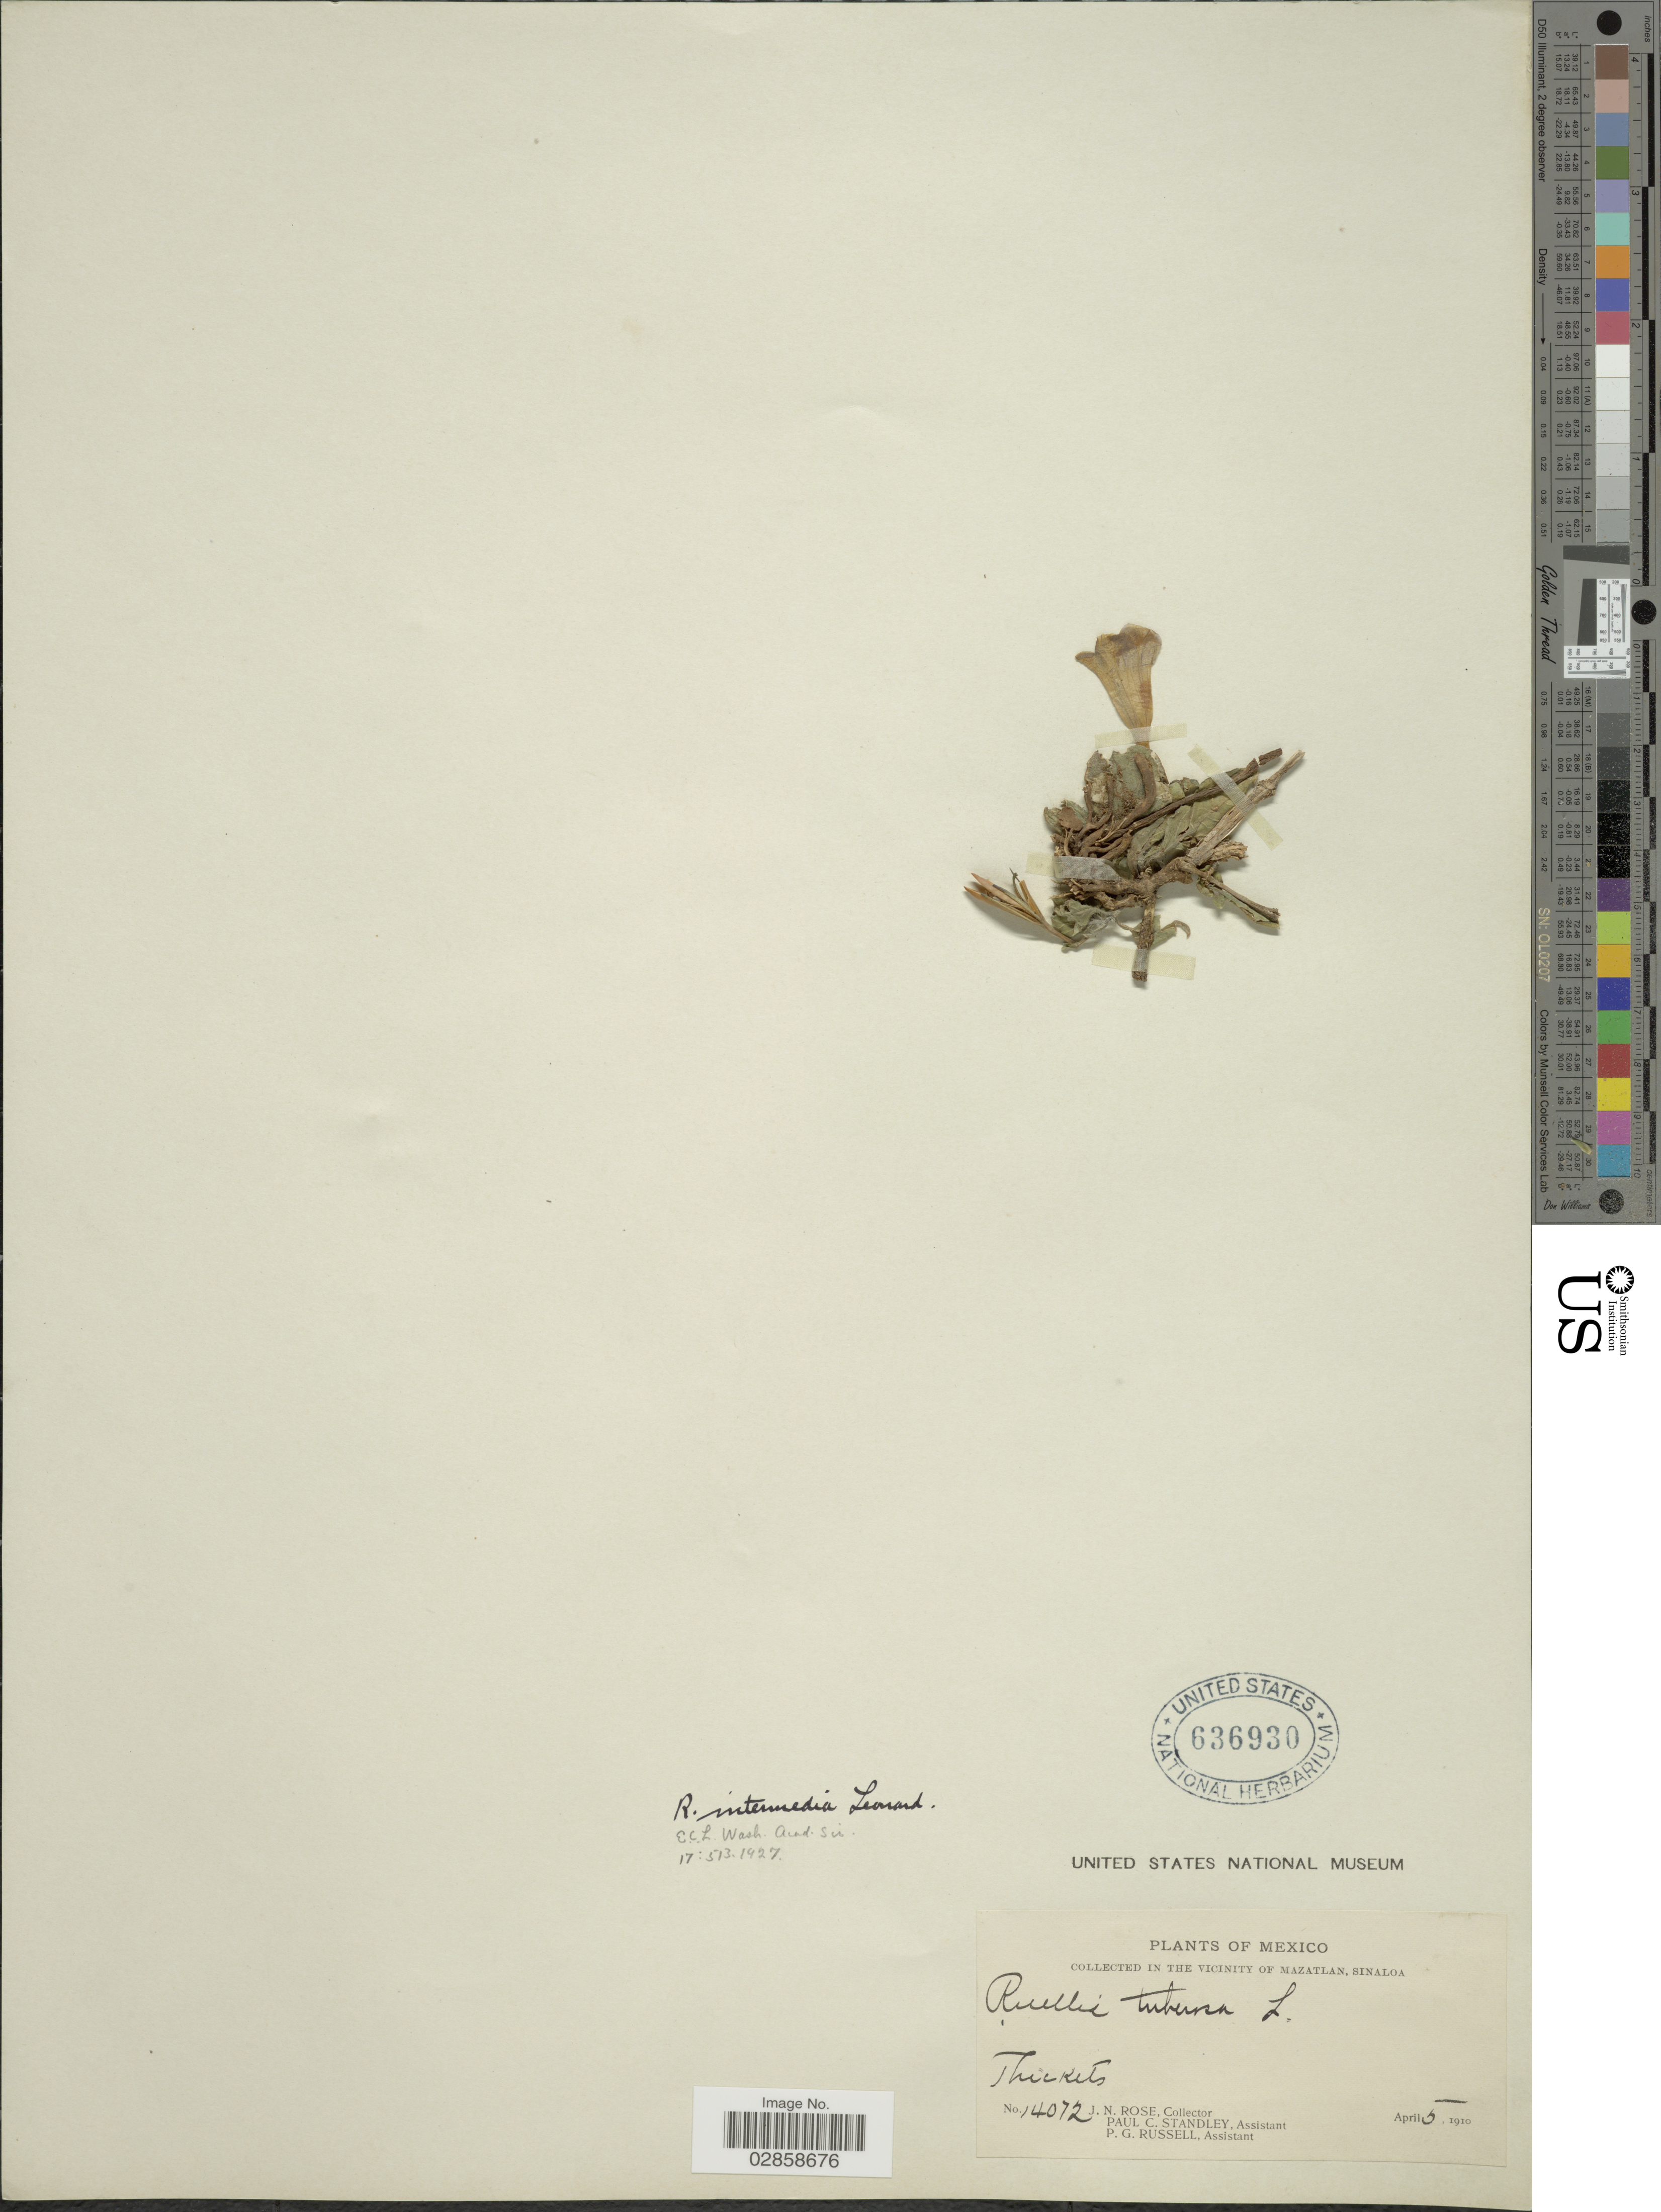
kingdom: Plantae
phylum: Tracheophyta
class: Magnoliopsida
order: Lamiales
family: Acanthaceae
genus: Ruellia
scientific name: Ruellia intermedia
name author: Leonard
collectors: J. N. Rose, P. C. Standley & P. G. Russell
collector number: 14072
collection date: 1910-04-05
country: Mexico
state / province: Sinaloa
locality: Vicinity of Mazatlan.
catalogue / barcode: US 636930